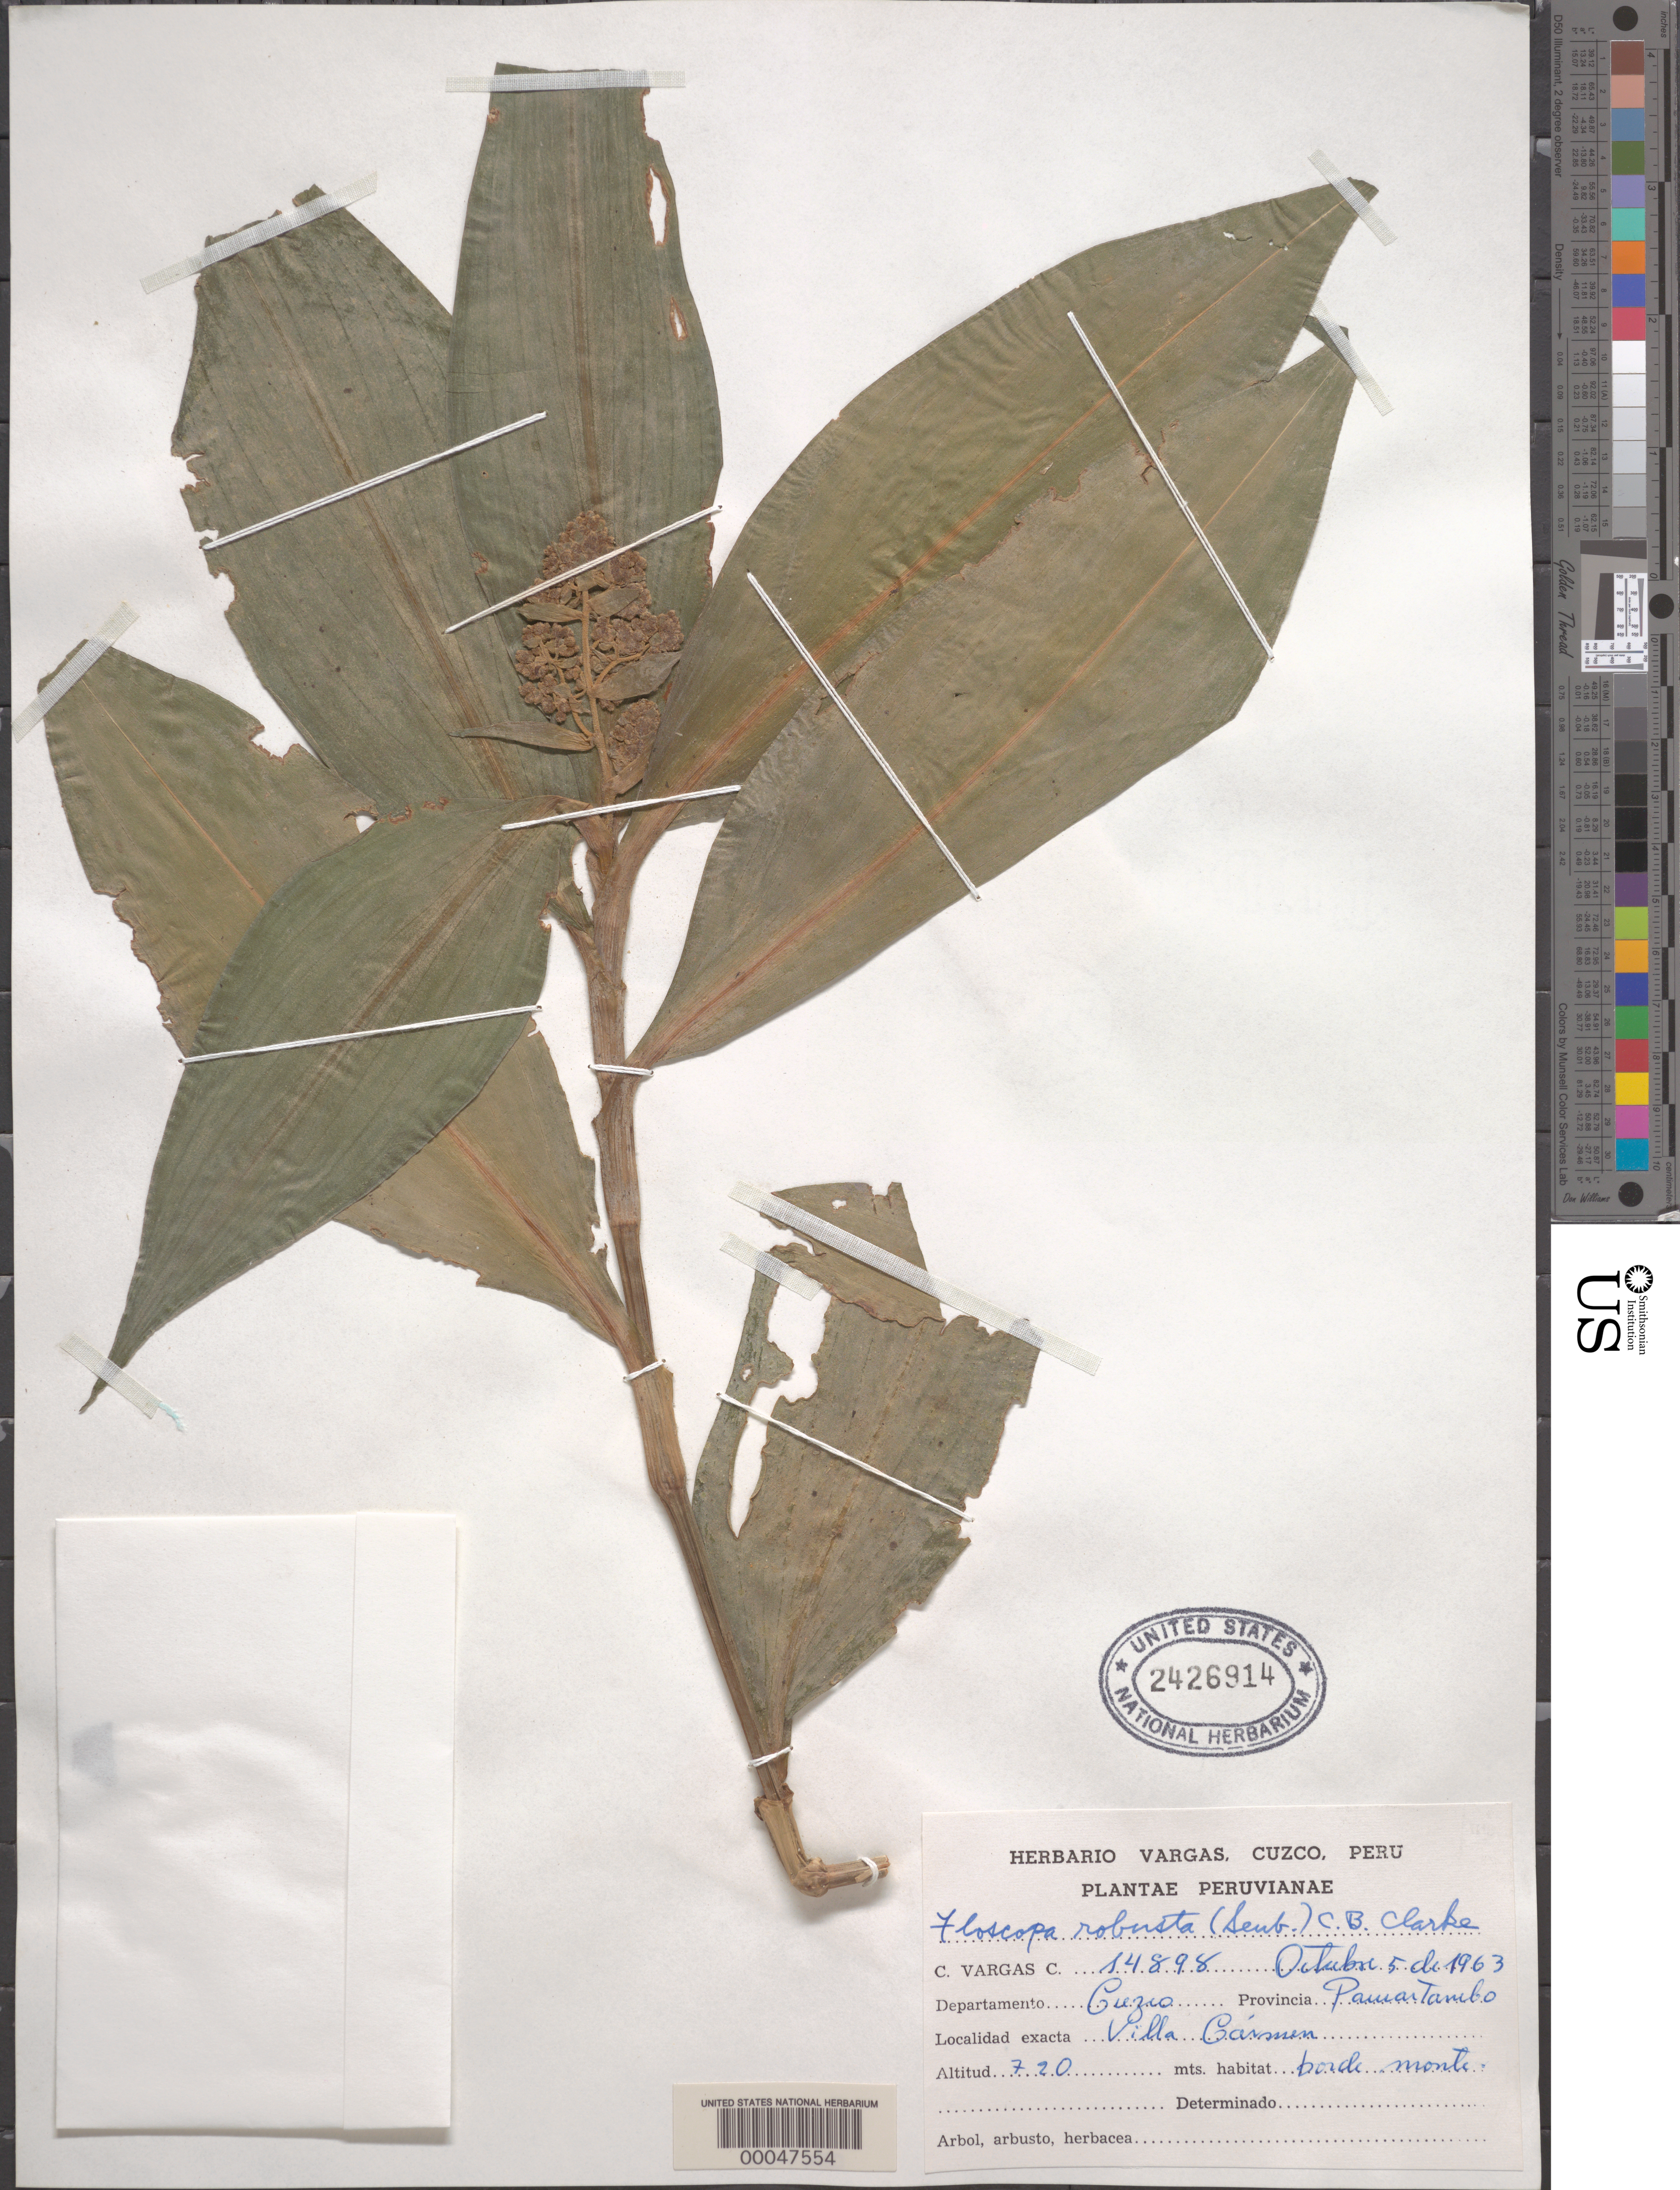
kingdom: Plantae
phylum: Tracheophyta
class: Liliopsida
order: Commelinales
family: Commelinaceae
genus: Floscopa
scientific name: Floscopa robusta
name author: (Seub.) C.B. Clarke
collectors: C. Vargas Calderón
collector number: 14898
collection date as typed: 05 Oct 1963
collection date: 1963-10-05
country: Peru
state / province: Cusco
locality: Pamartambo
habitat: Mountain side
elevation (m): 720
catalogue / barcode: US 2426914